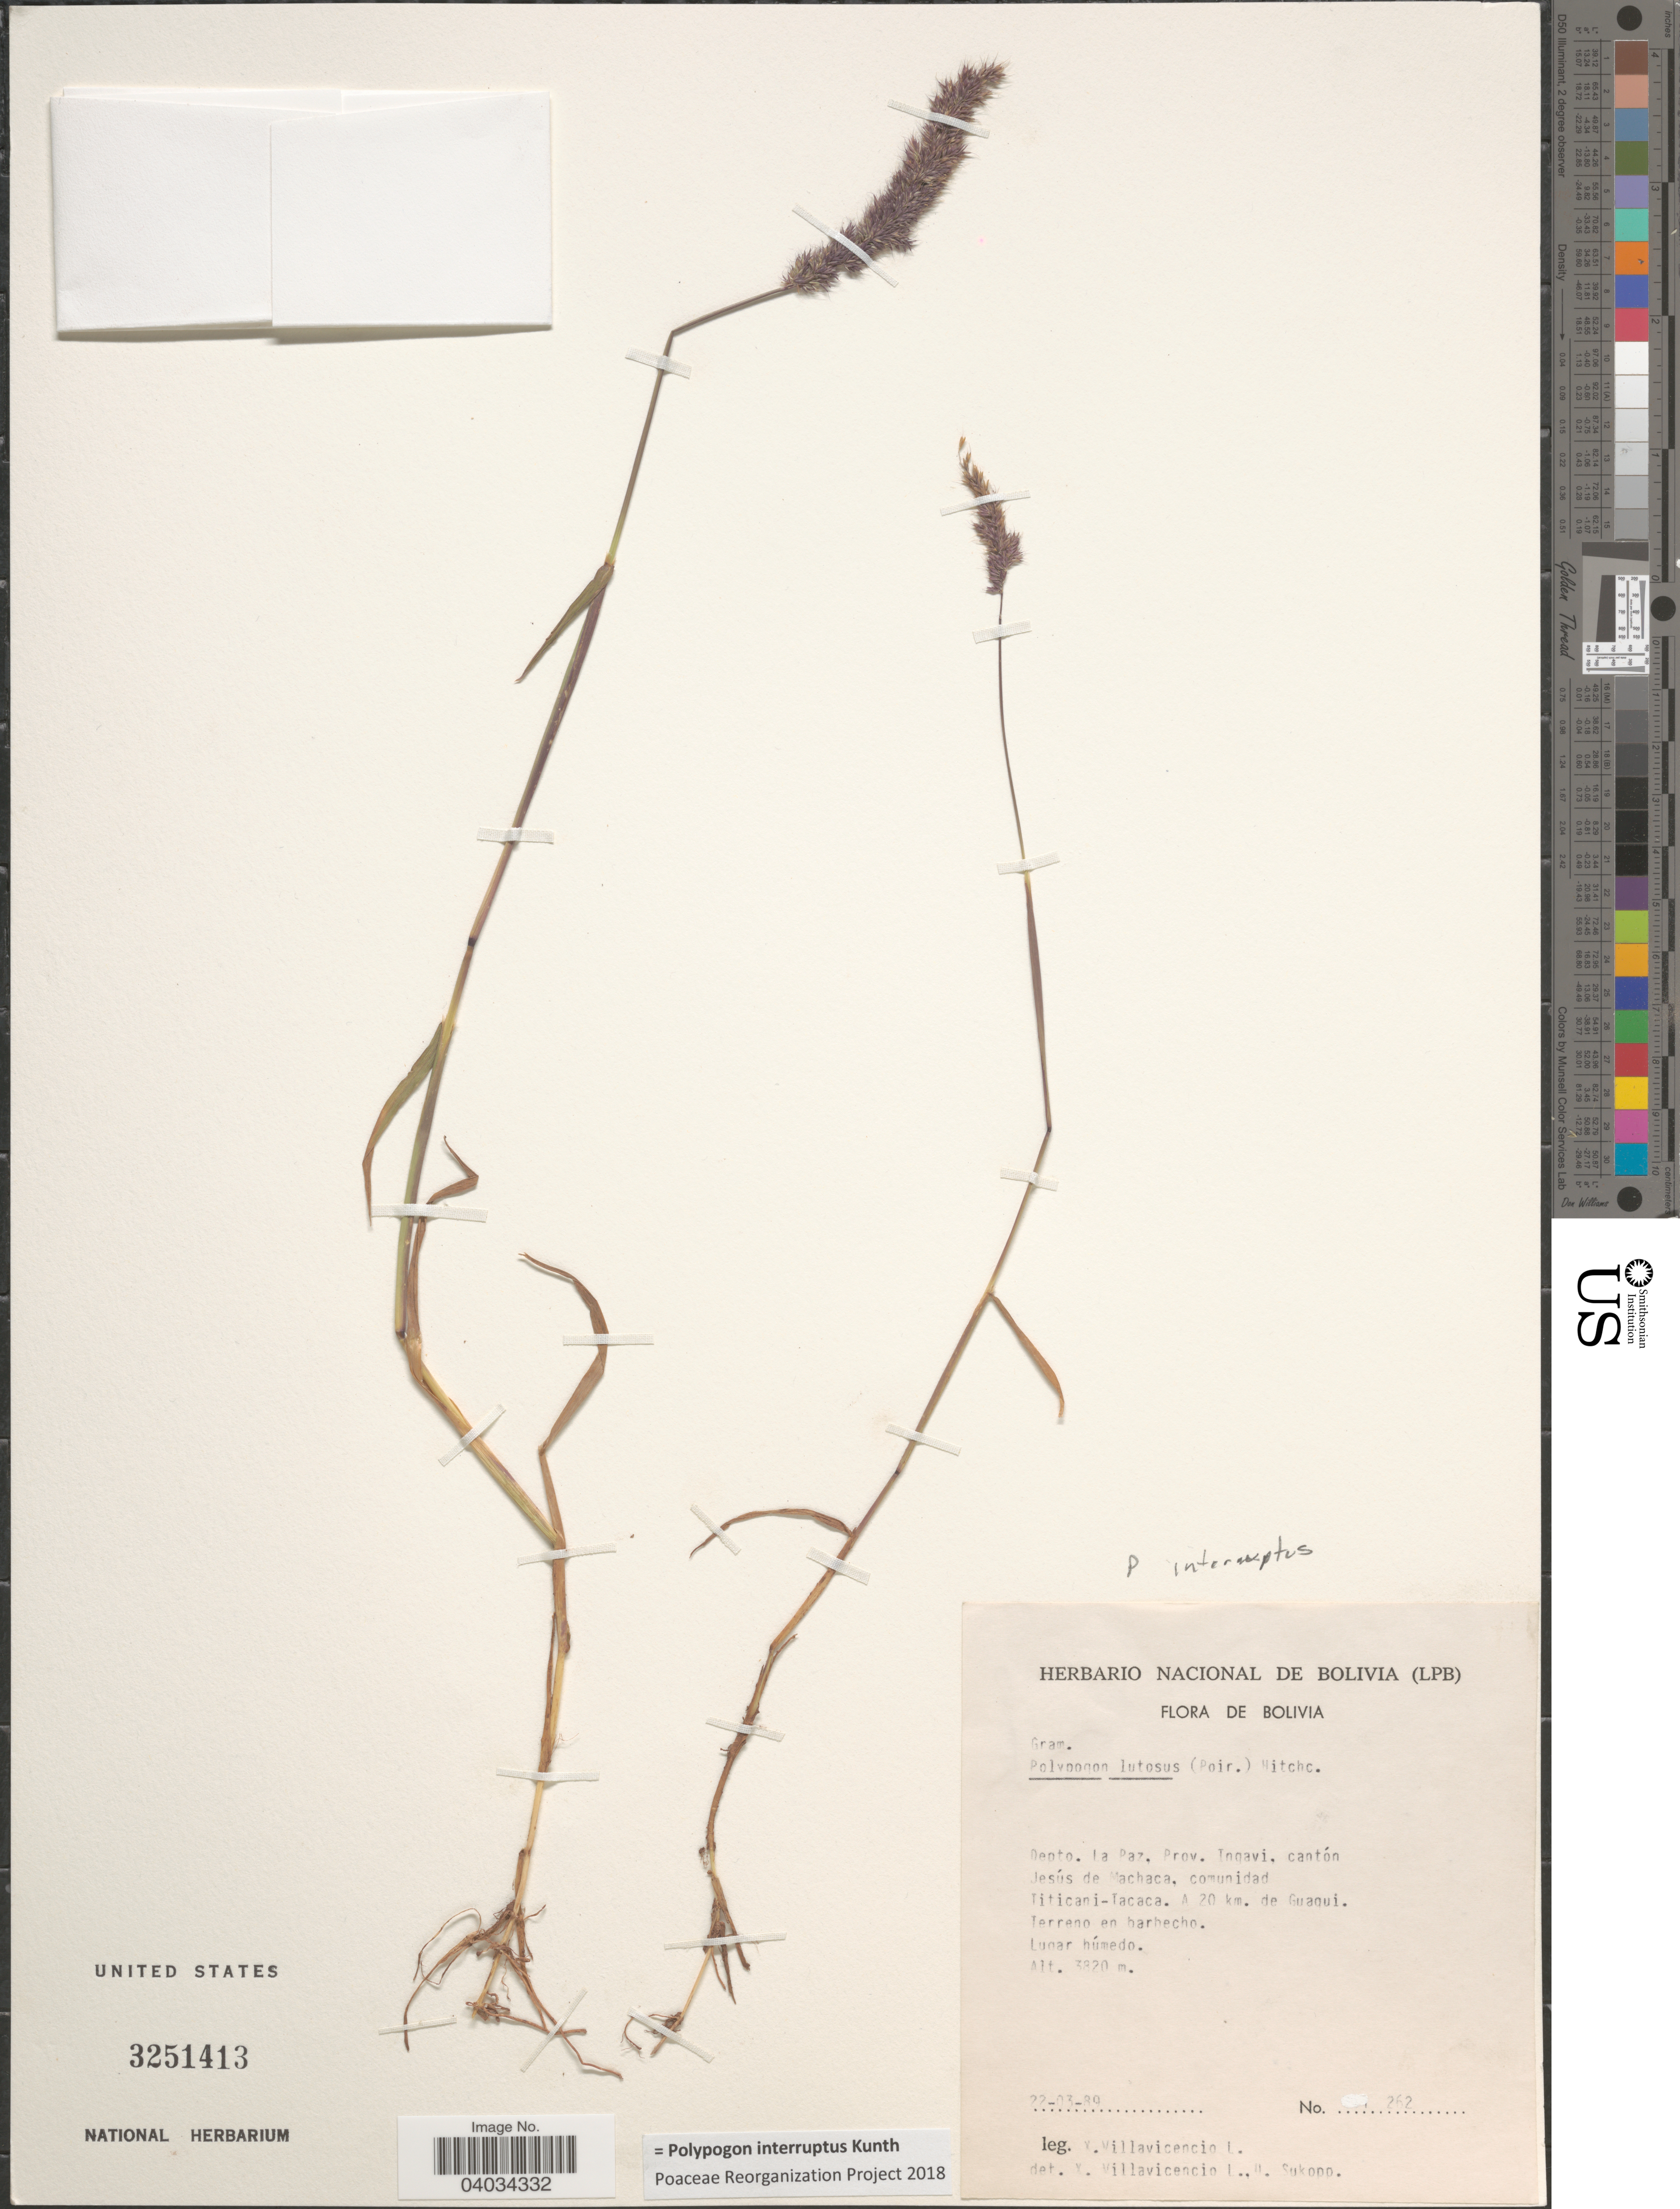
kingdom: Plantae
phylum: Tracheophyta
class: Liliopsida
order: Poales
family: Poaceae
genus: Polypogon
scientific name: Polypogon interruptus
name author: Kunth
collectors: X. Villavicencio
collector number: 262*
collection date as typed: Transcribed d/m/y: 22/3/89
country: Bolivia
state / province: La Paz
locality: Depto. La Paz. Prov. Ingavi, cantón Jesús de Machaca, comunidad Titicani-Tacaca. A 20 km. de Guaqui.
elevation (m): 3820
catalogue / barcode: US 3251413